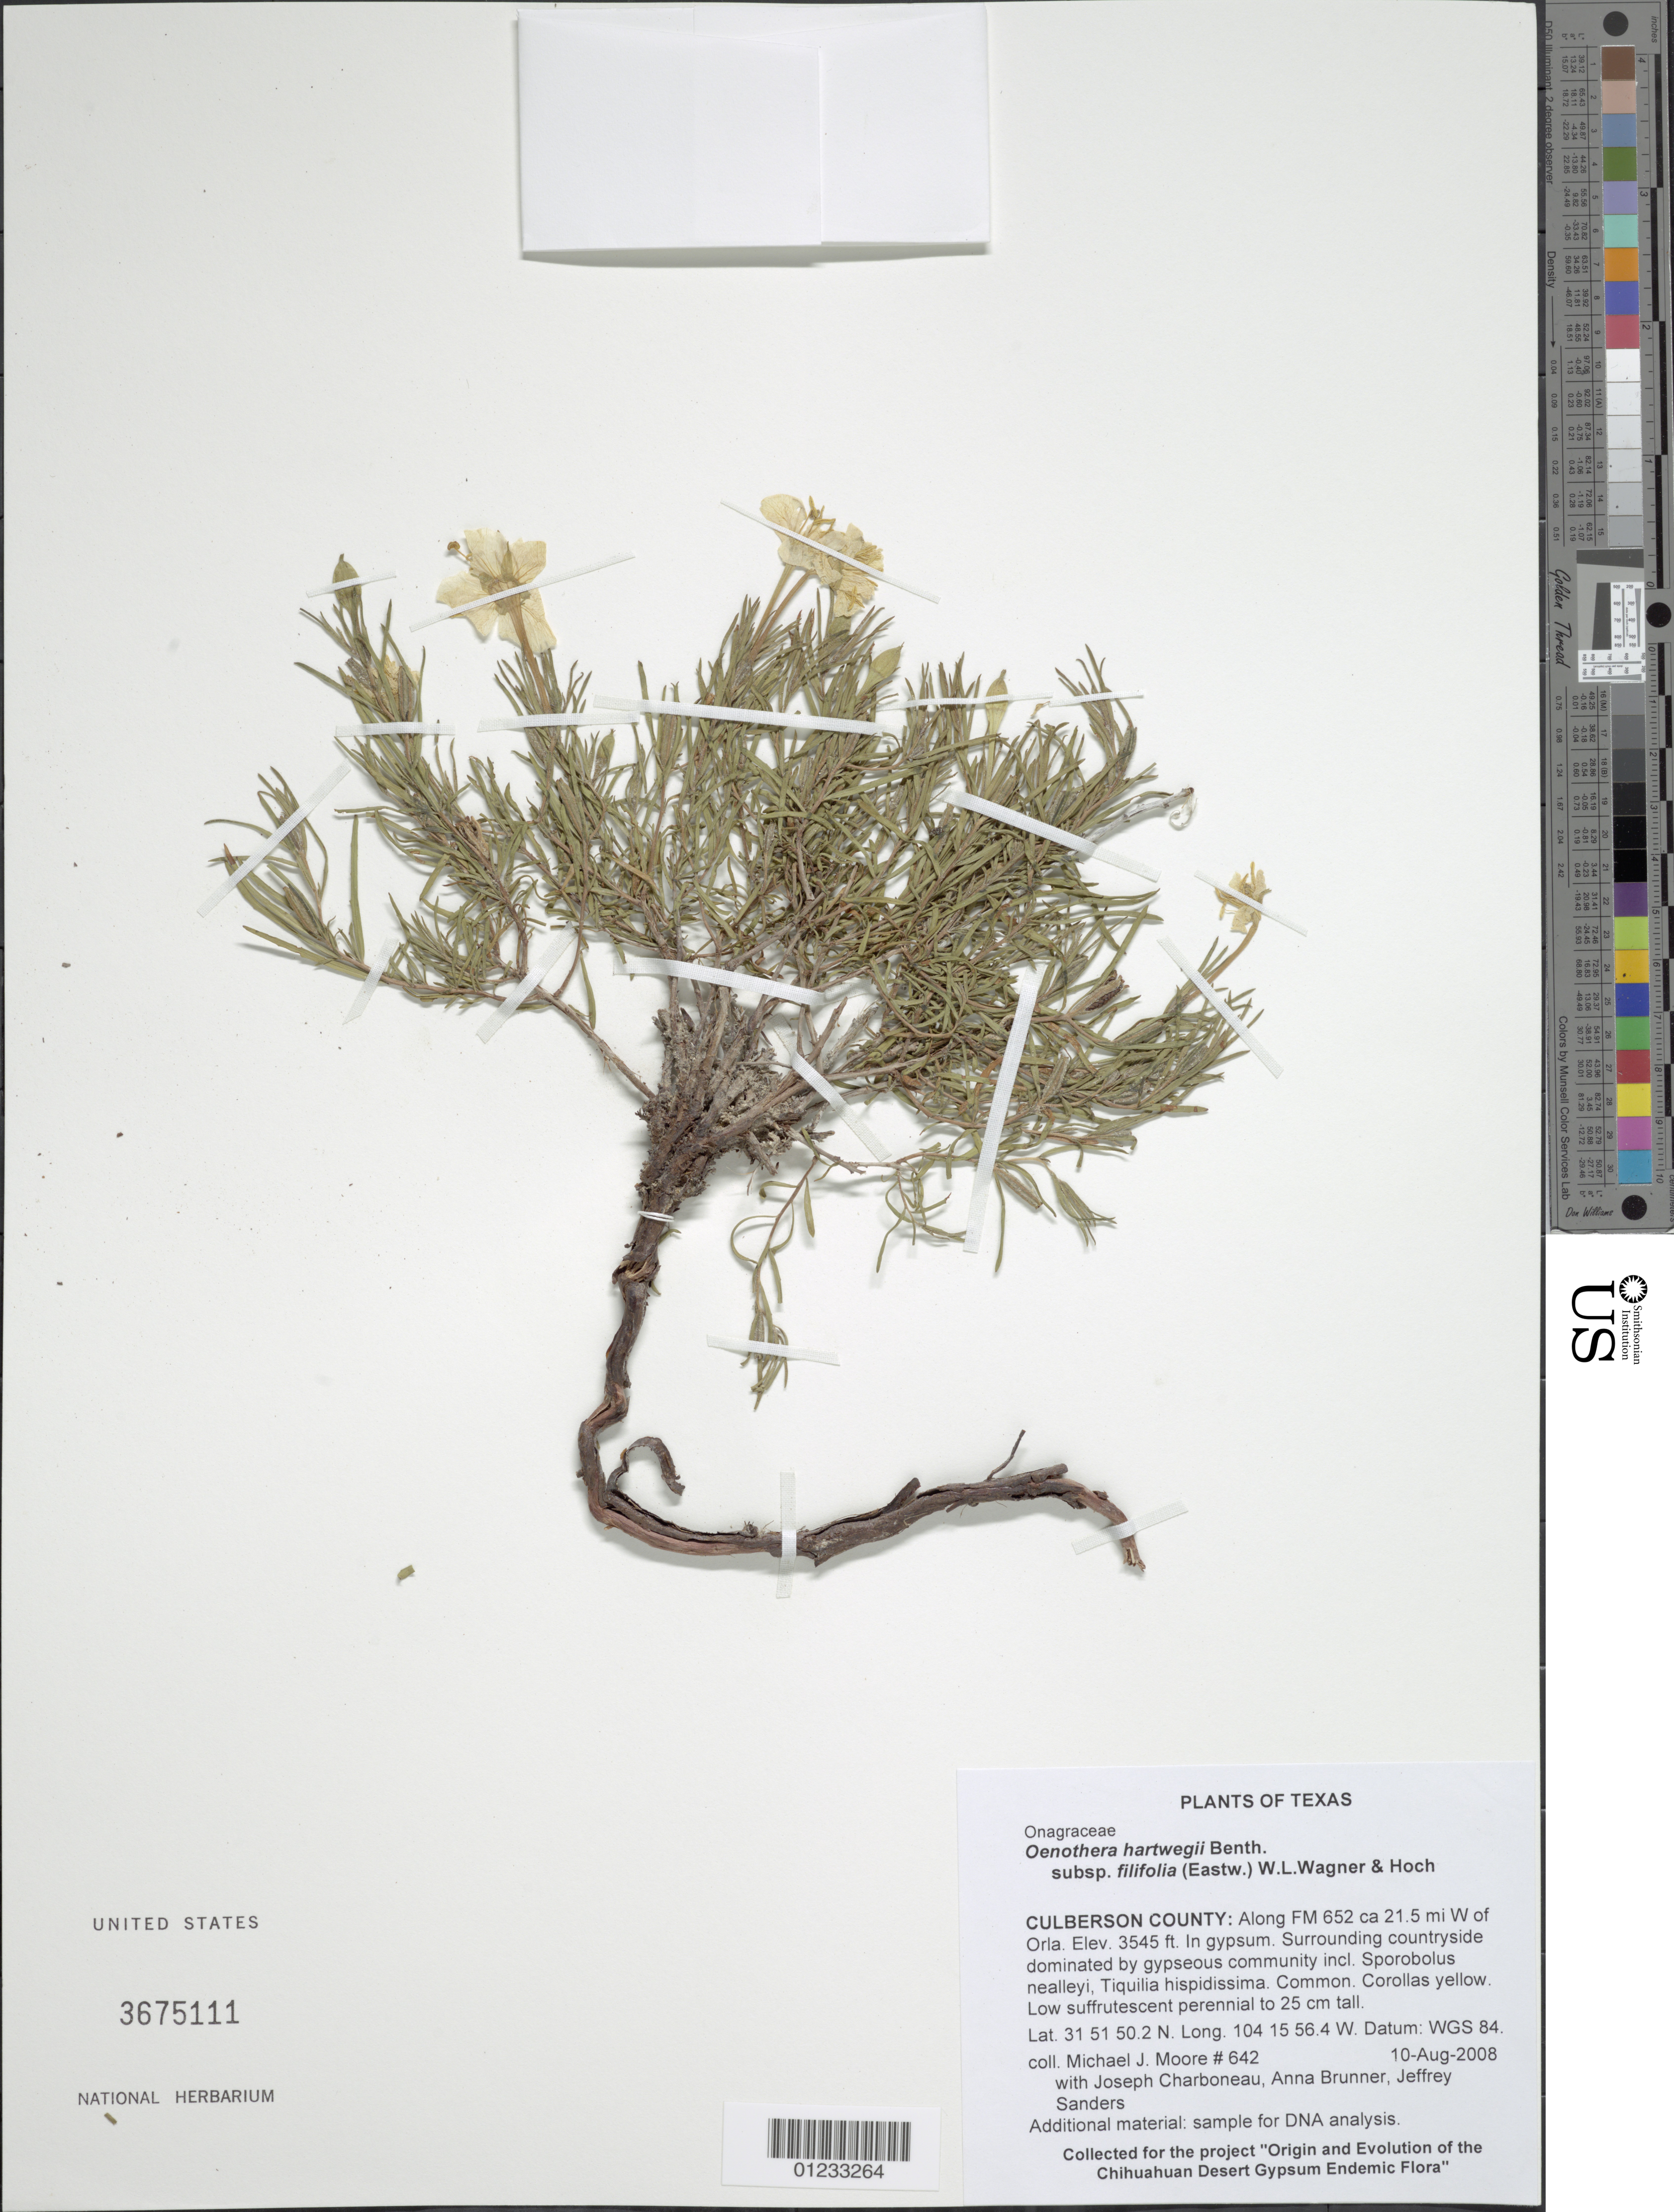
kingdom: Plantae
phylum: Tracheophyta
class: Magnoliopsida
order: Myrtales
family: Onagraceae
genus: Oenothera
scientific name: Oenothera hartwegii subsp. filifolia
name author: (Eastw.) W.L. Wagner & Hoch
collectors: M. J. Moore, J. L. M. Charboneau, A. Brunner & J. Sanders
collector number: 642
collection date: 2004-08-09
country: United States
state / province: Texas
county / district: Culberson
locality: Along FM 652 ca 21.5 mi W of Orla.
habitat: In gypsum. Surrounding countryside dominated by gypseous community incl. Sporobolus nealleyi, Tiquilia hispidissima.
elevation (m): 1081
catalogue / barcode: US 3675111